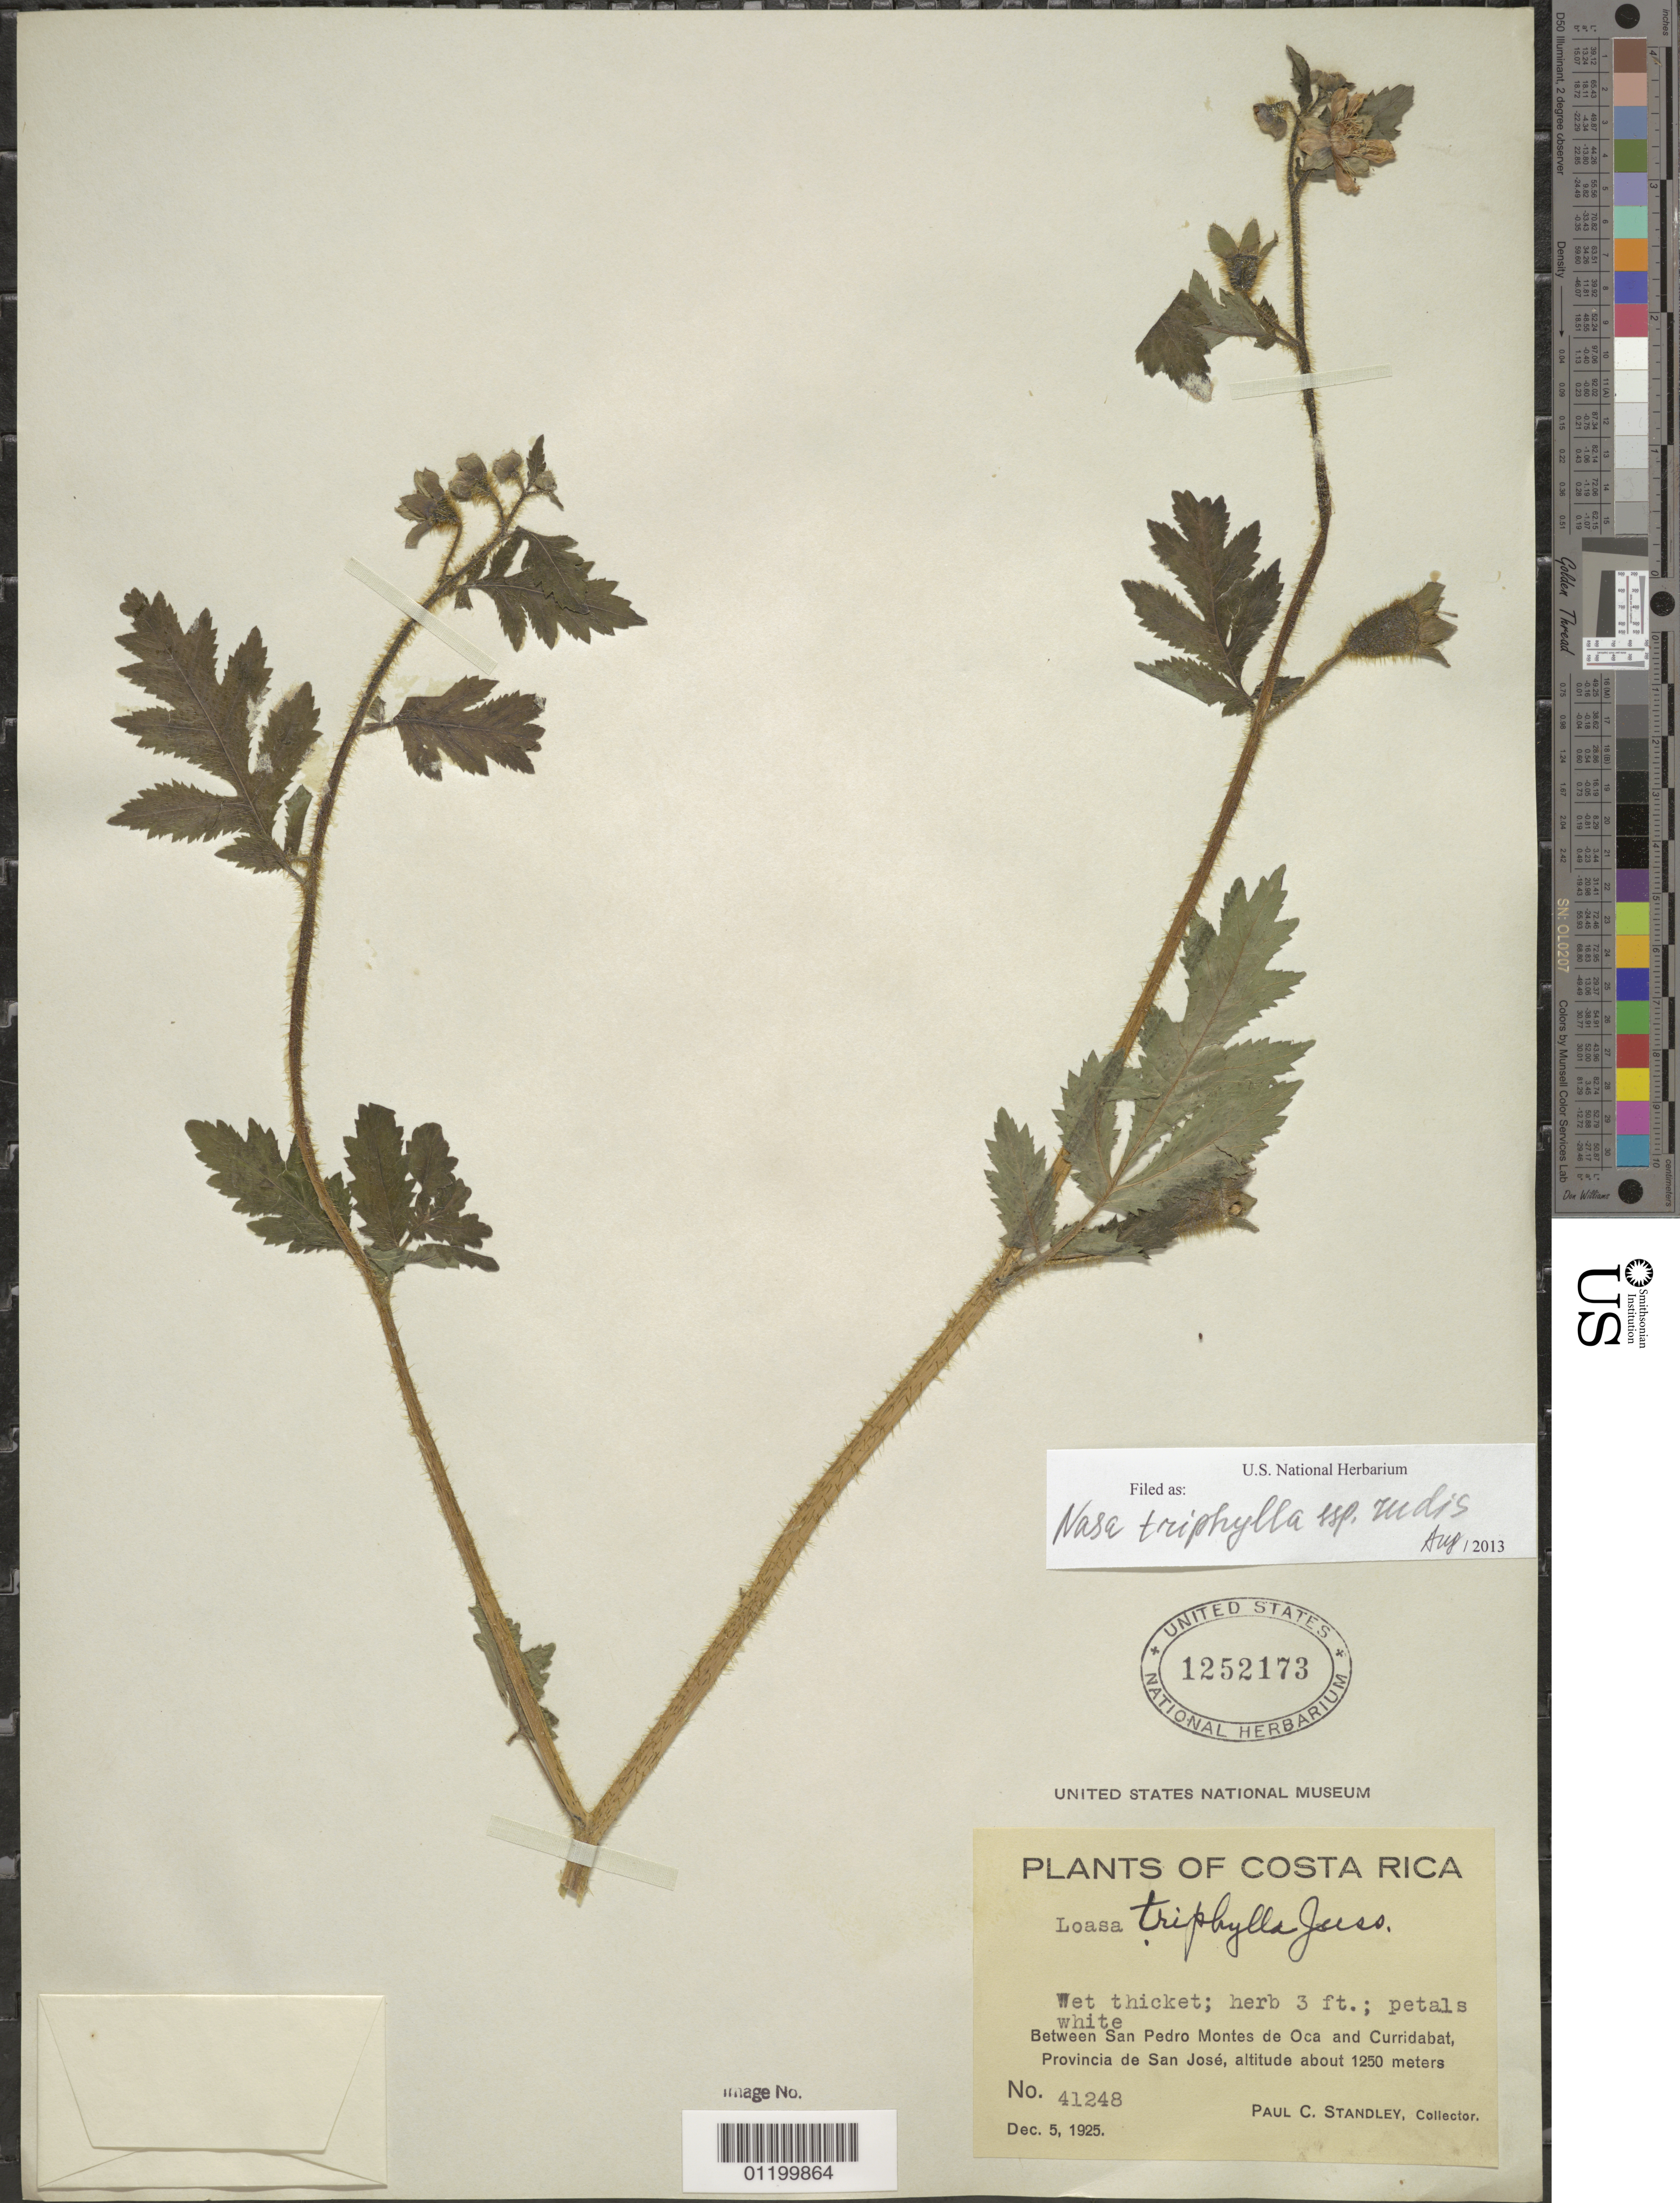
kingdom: Plantae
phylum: Tracheophyta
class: Magnoliopsida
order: Cornales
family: Loasaceae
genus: Nasa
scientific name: Nasa triphylla subsp. rudis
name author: (Benth.) Weigend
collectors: P. C. Standley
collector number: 41248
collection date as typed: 05 Dec 1925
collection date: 1925-12-05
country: Costa Rica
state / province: San José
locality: Between San Pedro Montes de Oca and Curridabat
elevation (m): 1250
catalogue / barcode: US 1252173